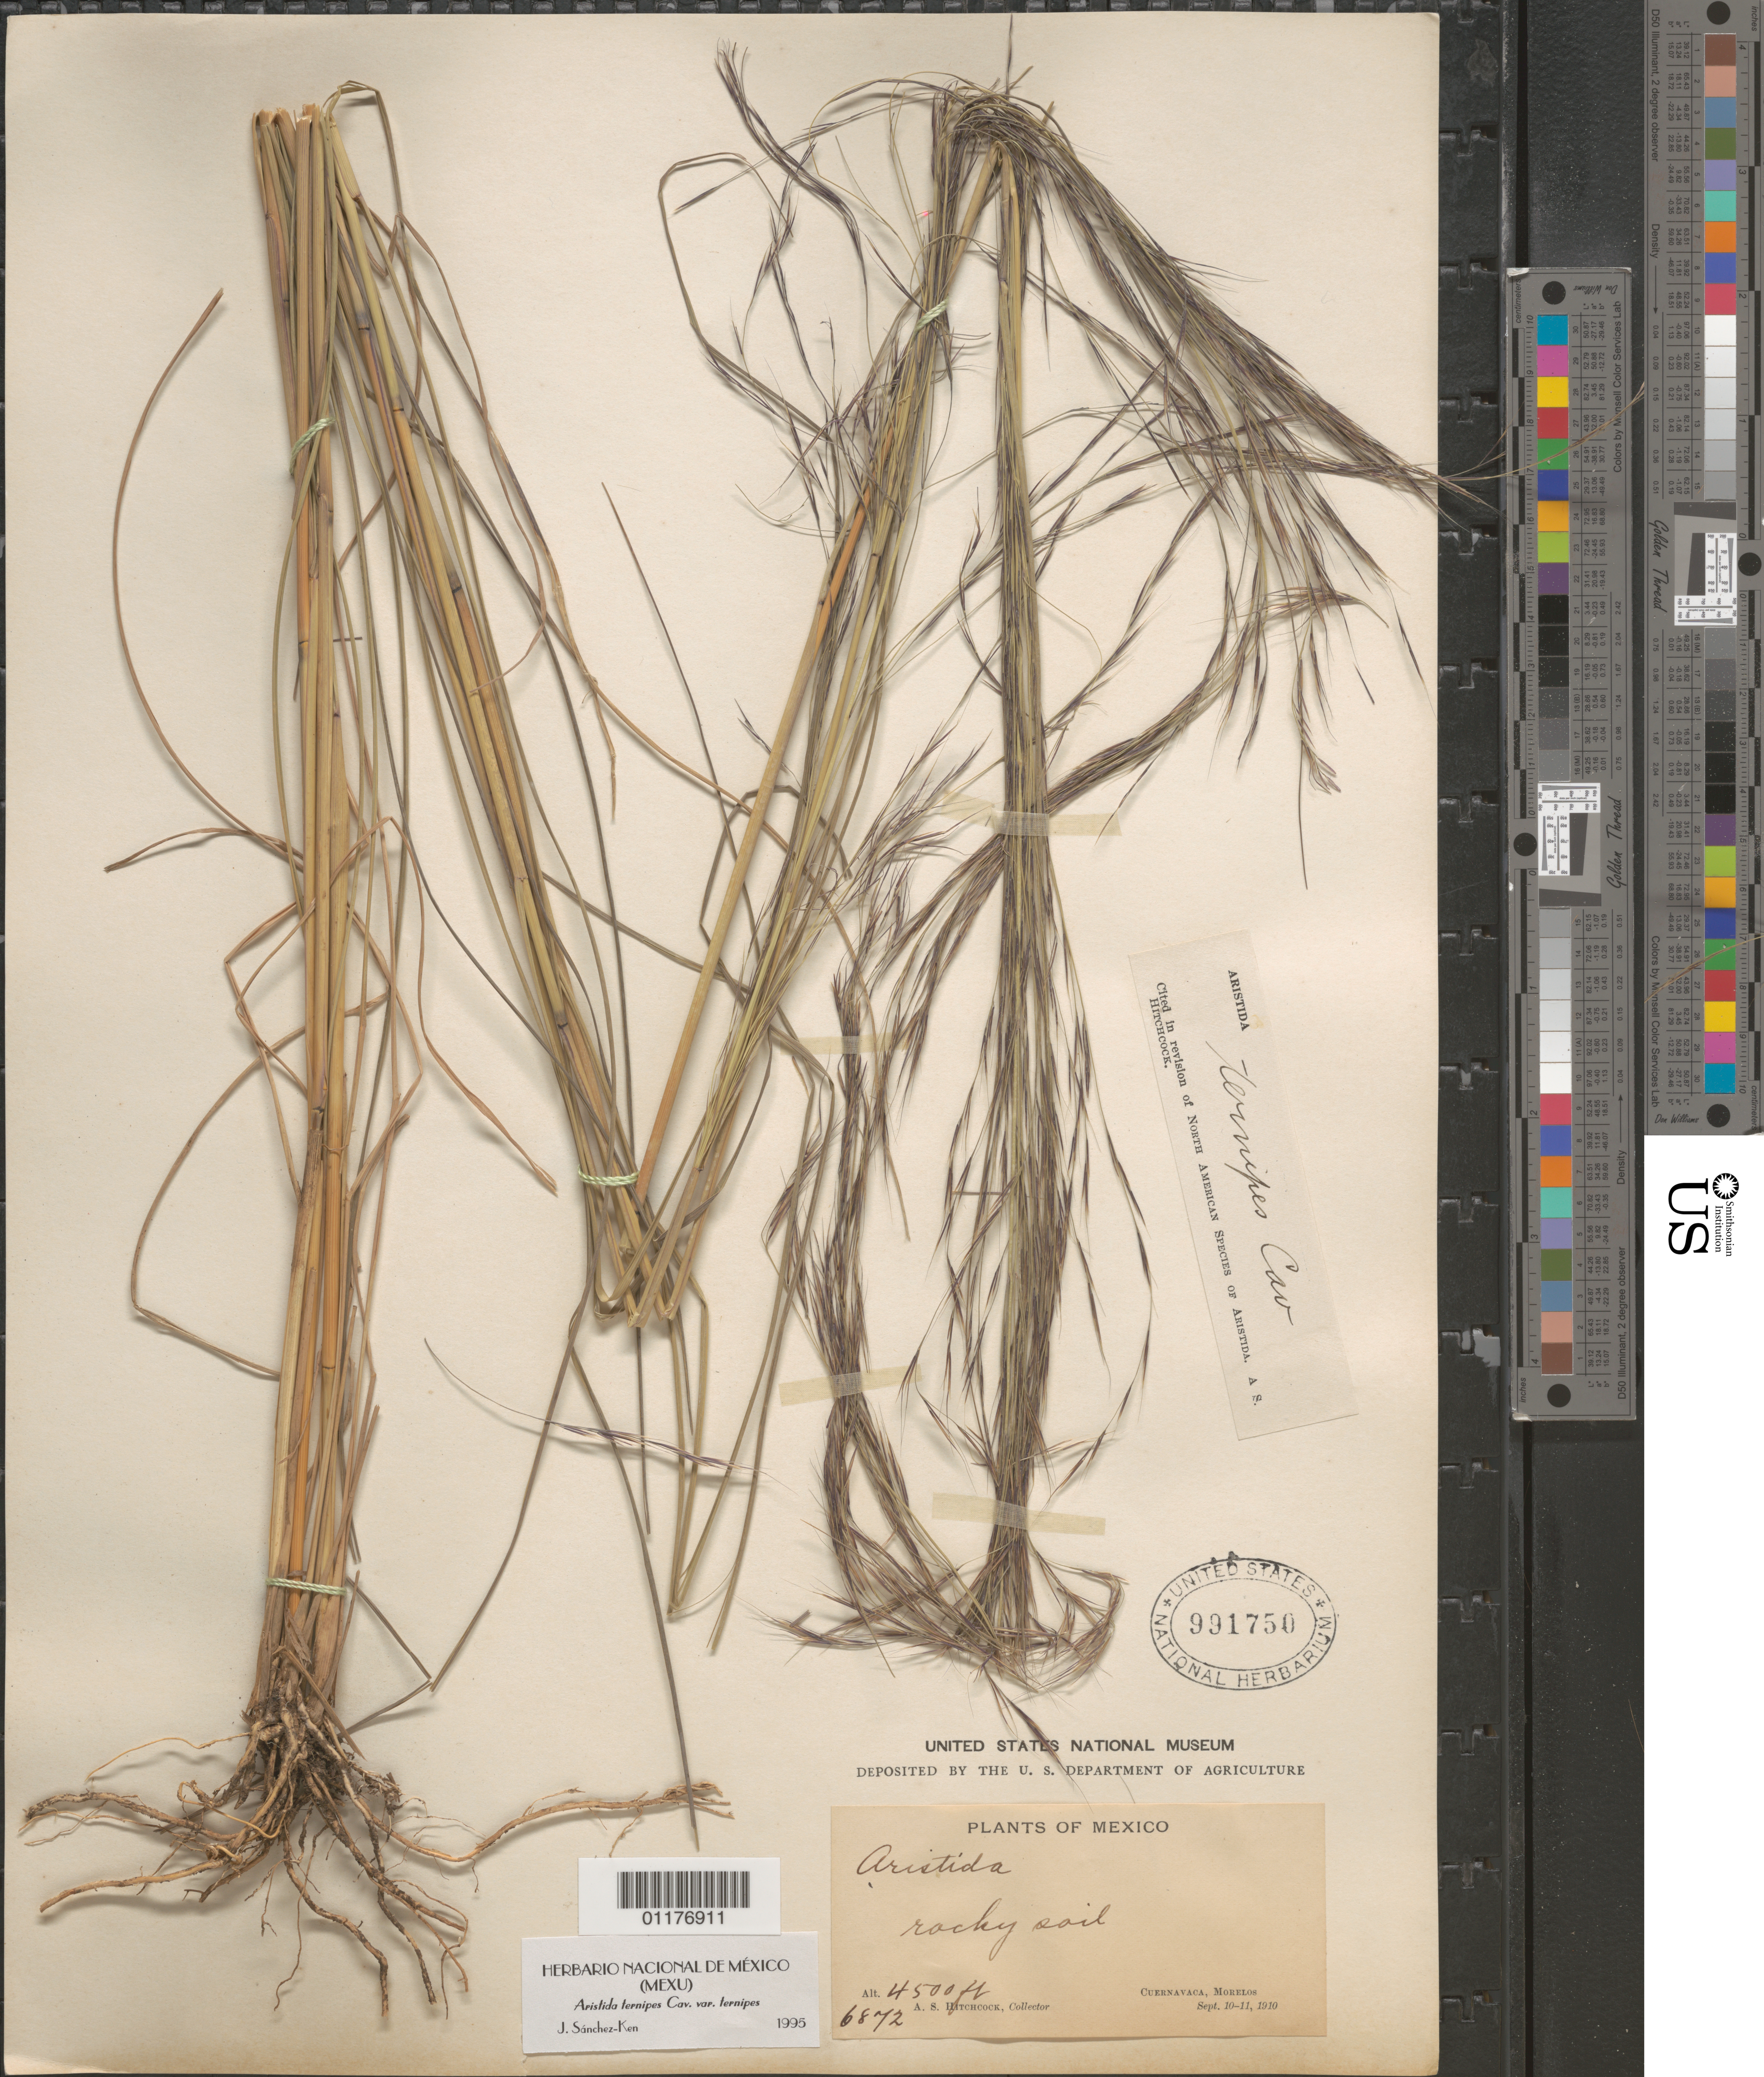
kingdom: Plantae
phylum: Tracheophyta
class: Liliopsida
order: Poales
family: Poaceae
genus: Aristida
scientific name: Aristida ternipes var. ternipes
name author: Cav.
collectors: A. S. Hitchcock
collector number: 6872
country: Mexico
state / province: Morelos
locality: Cuernavaca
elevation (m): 1372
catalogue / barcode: US 991750